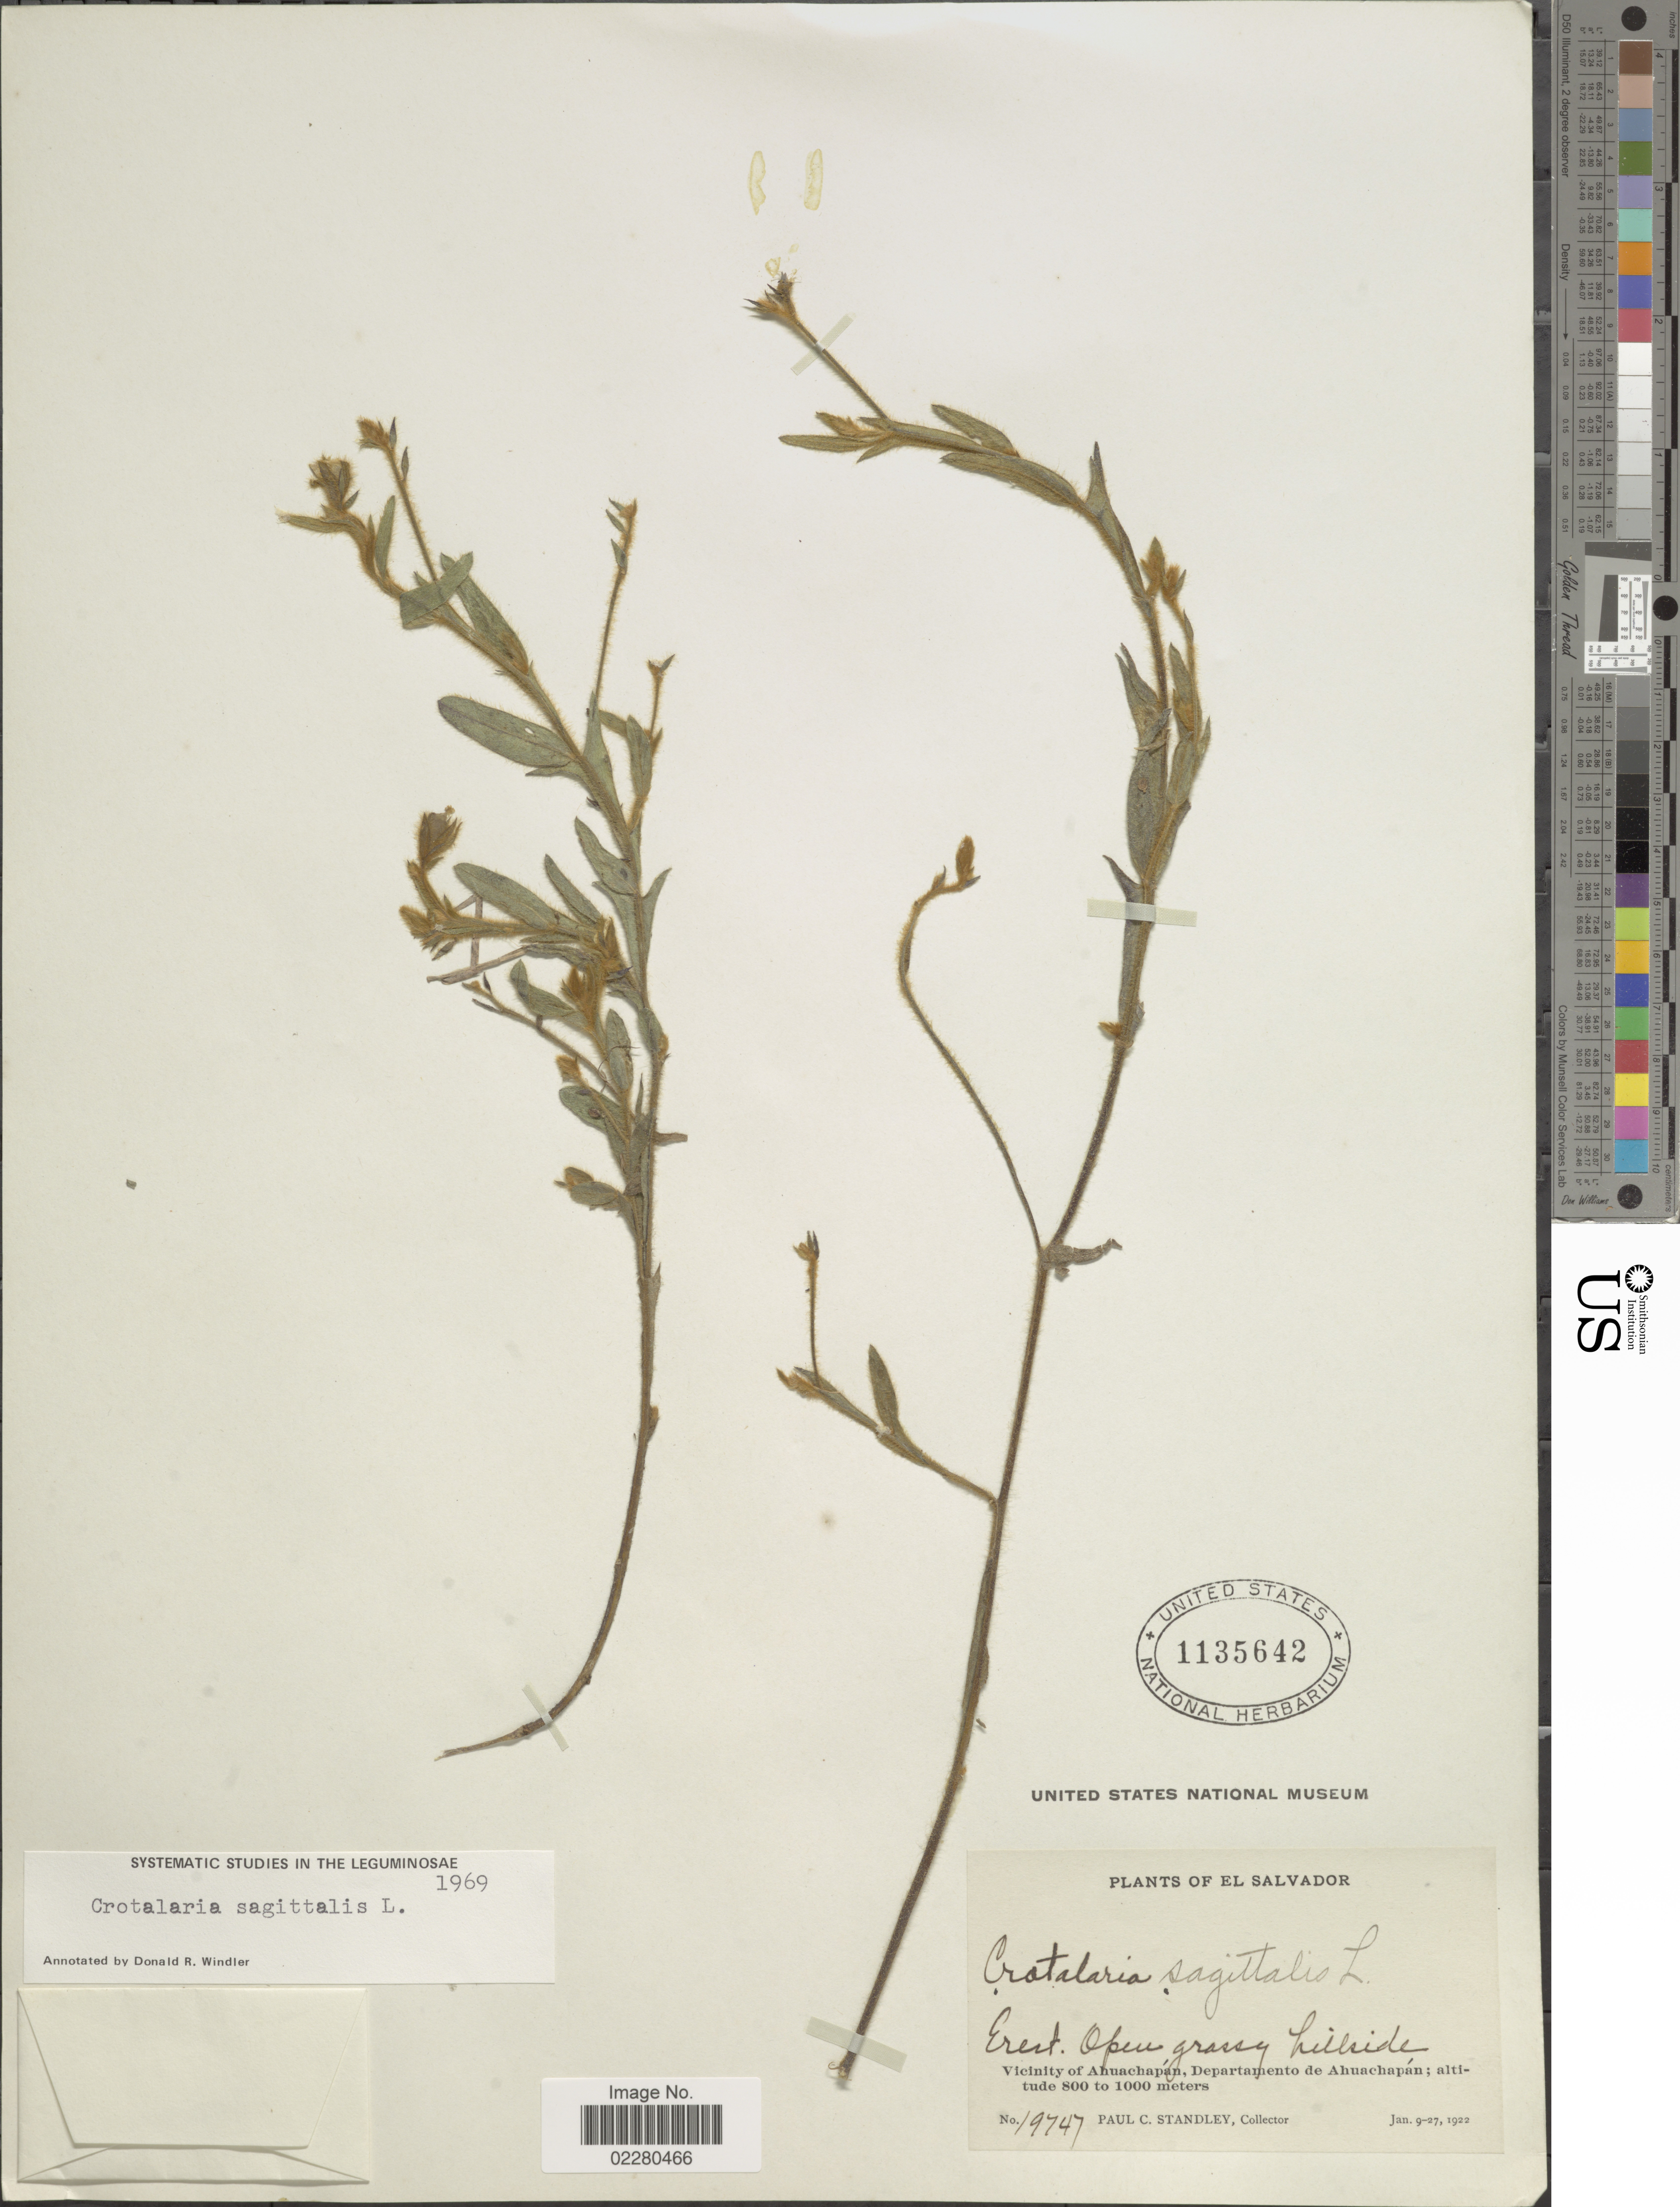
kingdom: Plantae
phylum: Tracheophyta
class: Magnoliopsida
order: Fabales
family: Fabaceae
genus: Crotalaria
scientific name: Crotalaria sagittalis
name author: L.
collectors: P. C. Standley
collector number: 19747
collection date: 1922-01-09/1922-01-27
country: El Salvador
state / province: Ahuachapan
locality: Vicinity of Ahuachapán, Departamento de Ahauchapán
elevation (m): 800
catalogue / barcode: US 1135642